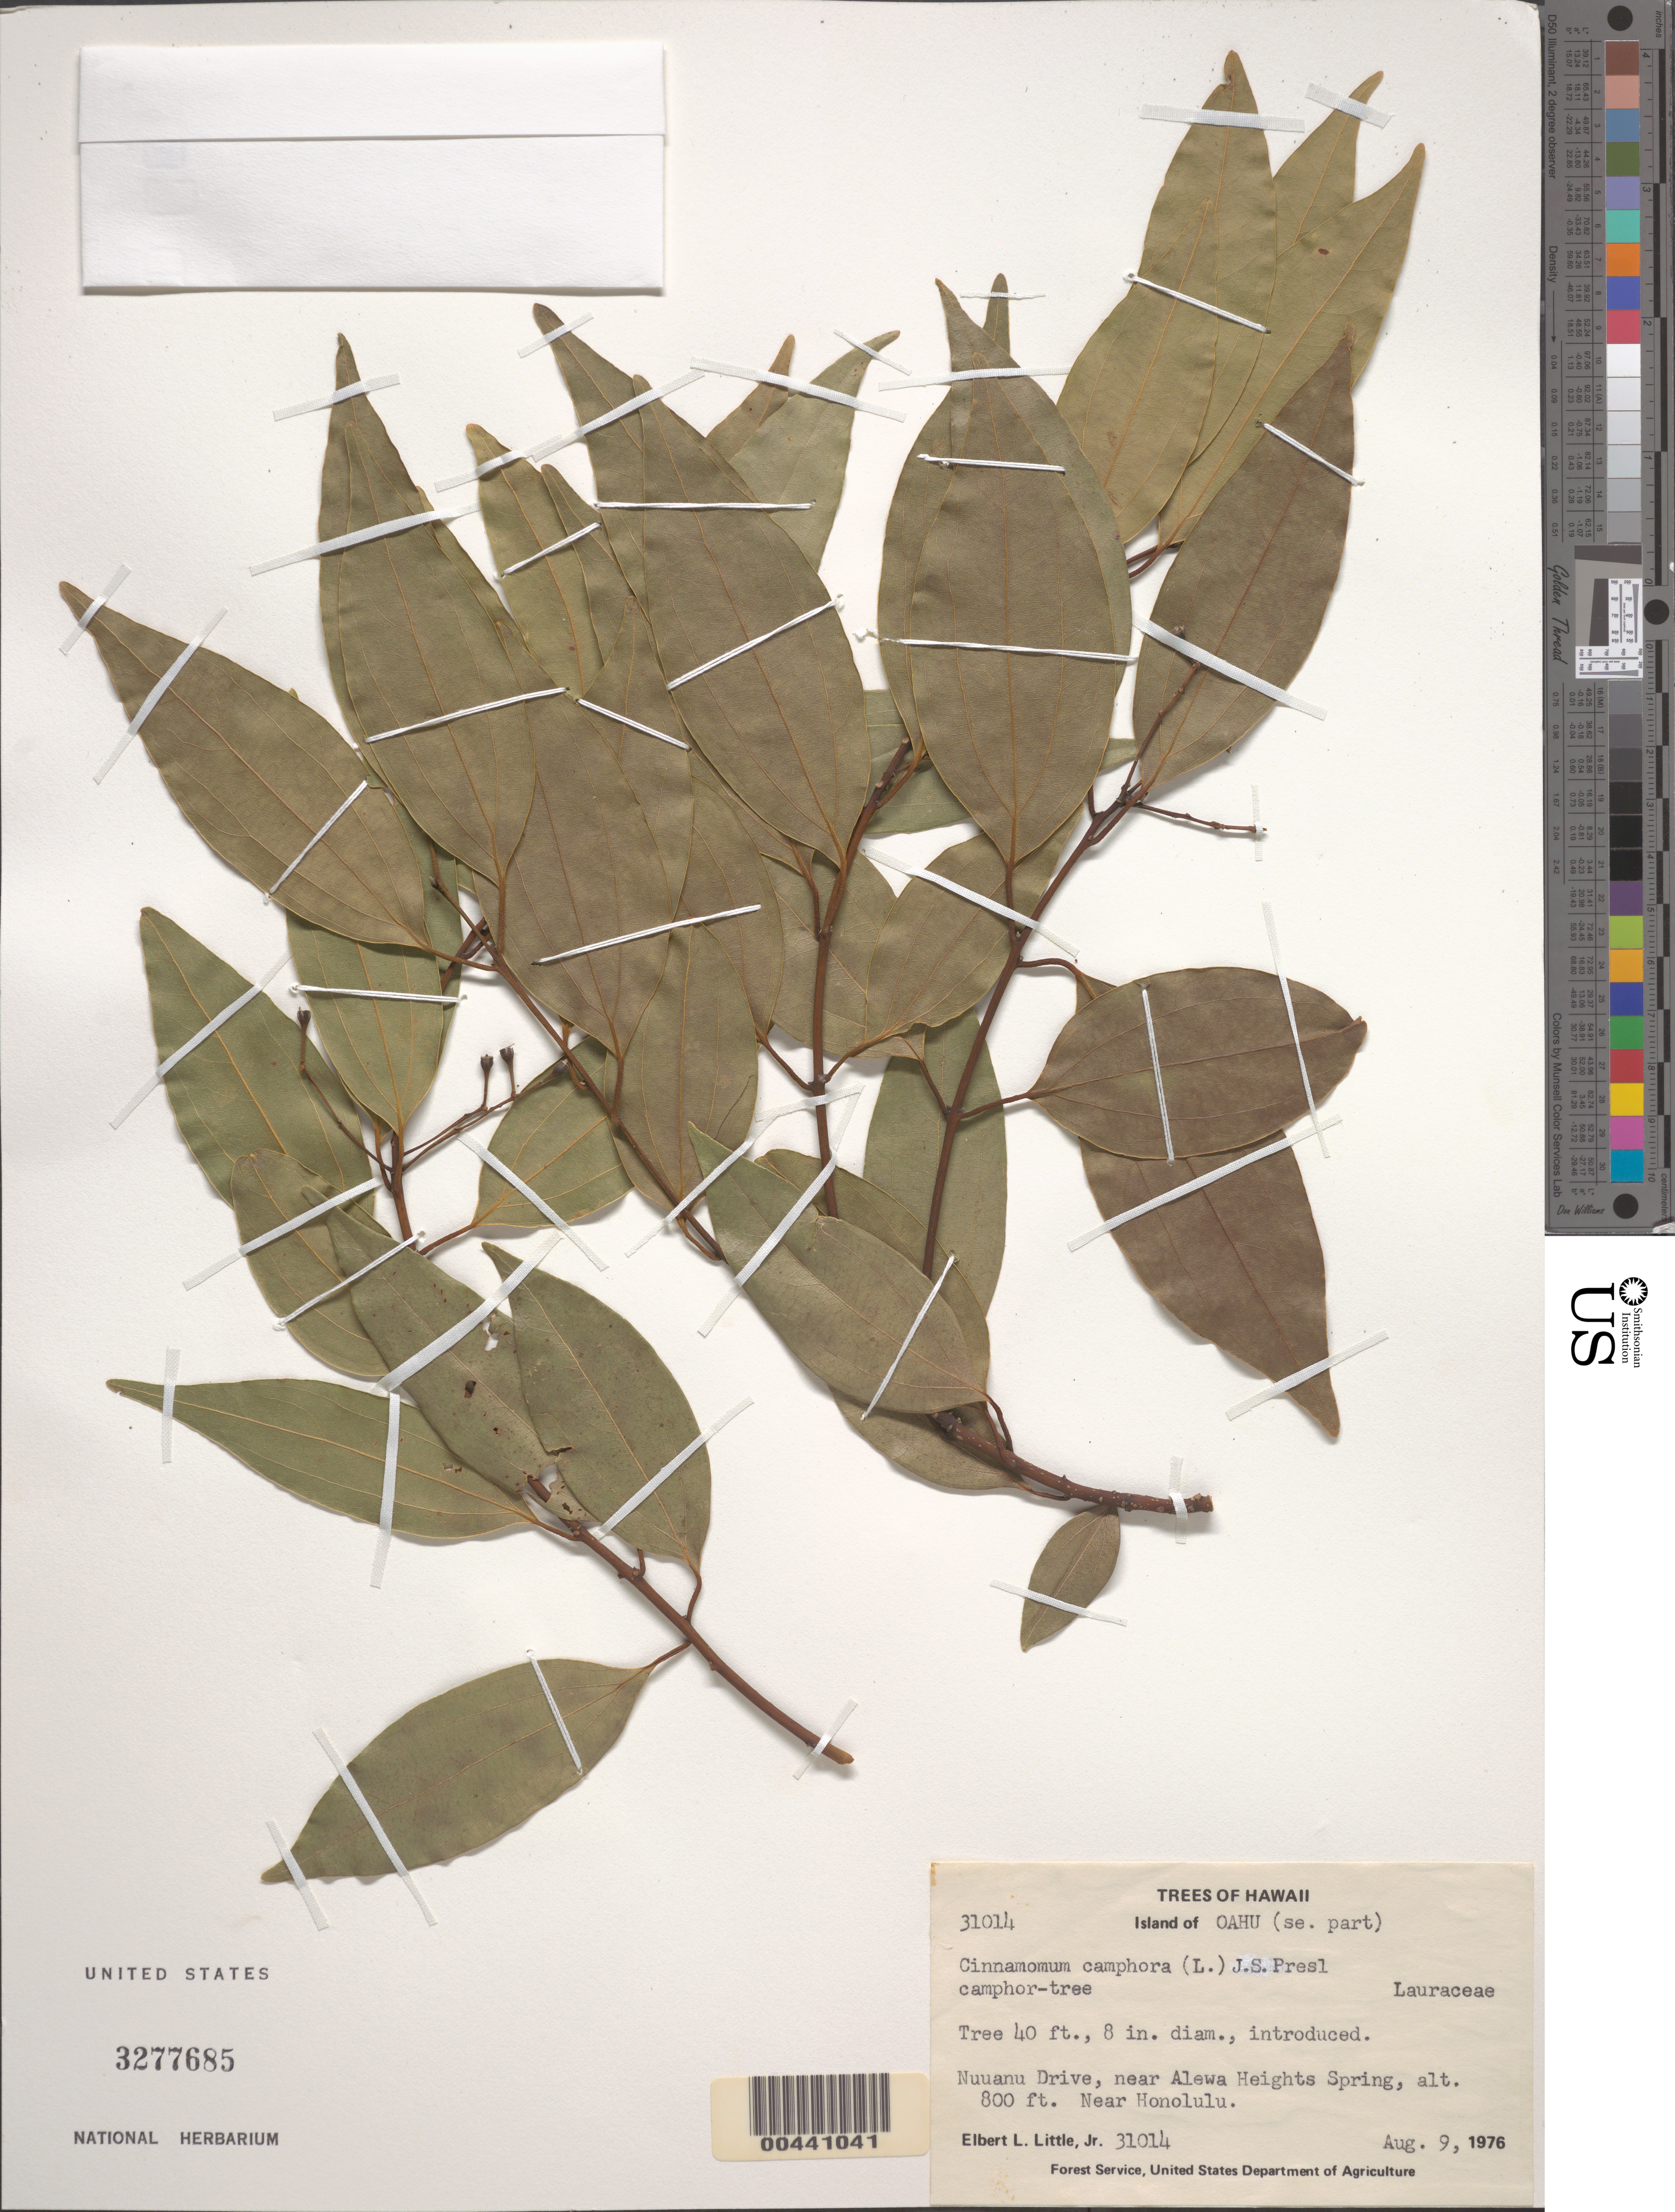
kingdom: Plantae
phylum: Tracheophyta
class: Magnoliopsida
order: Laurales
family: Lauraceae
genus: Cinnamomum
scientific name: Cinnamomum camphora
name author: (L.) J. Presl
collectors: E. L. Little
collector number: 31014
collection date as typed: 9 Aug 1976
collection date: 1976-08-09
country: United States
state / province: Hawaii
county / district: Honolulu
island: Oahu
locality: SE part of Oahu, Nuuanu Drive, near Alewa Heights Spring, Near Honolulu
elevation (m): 244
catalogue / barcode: US 3277685